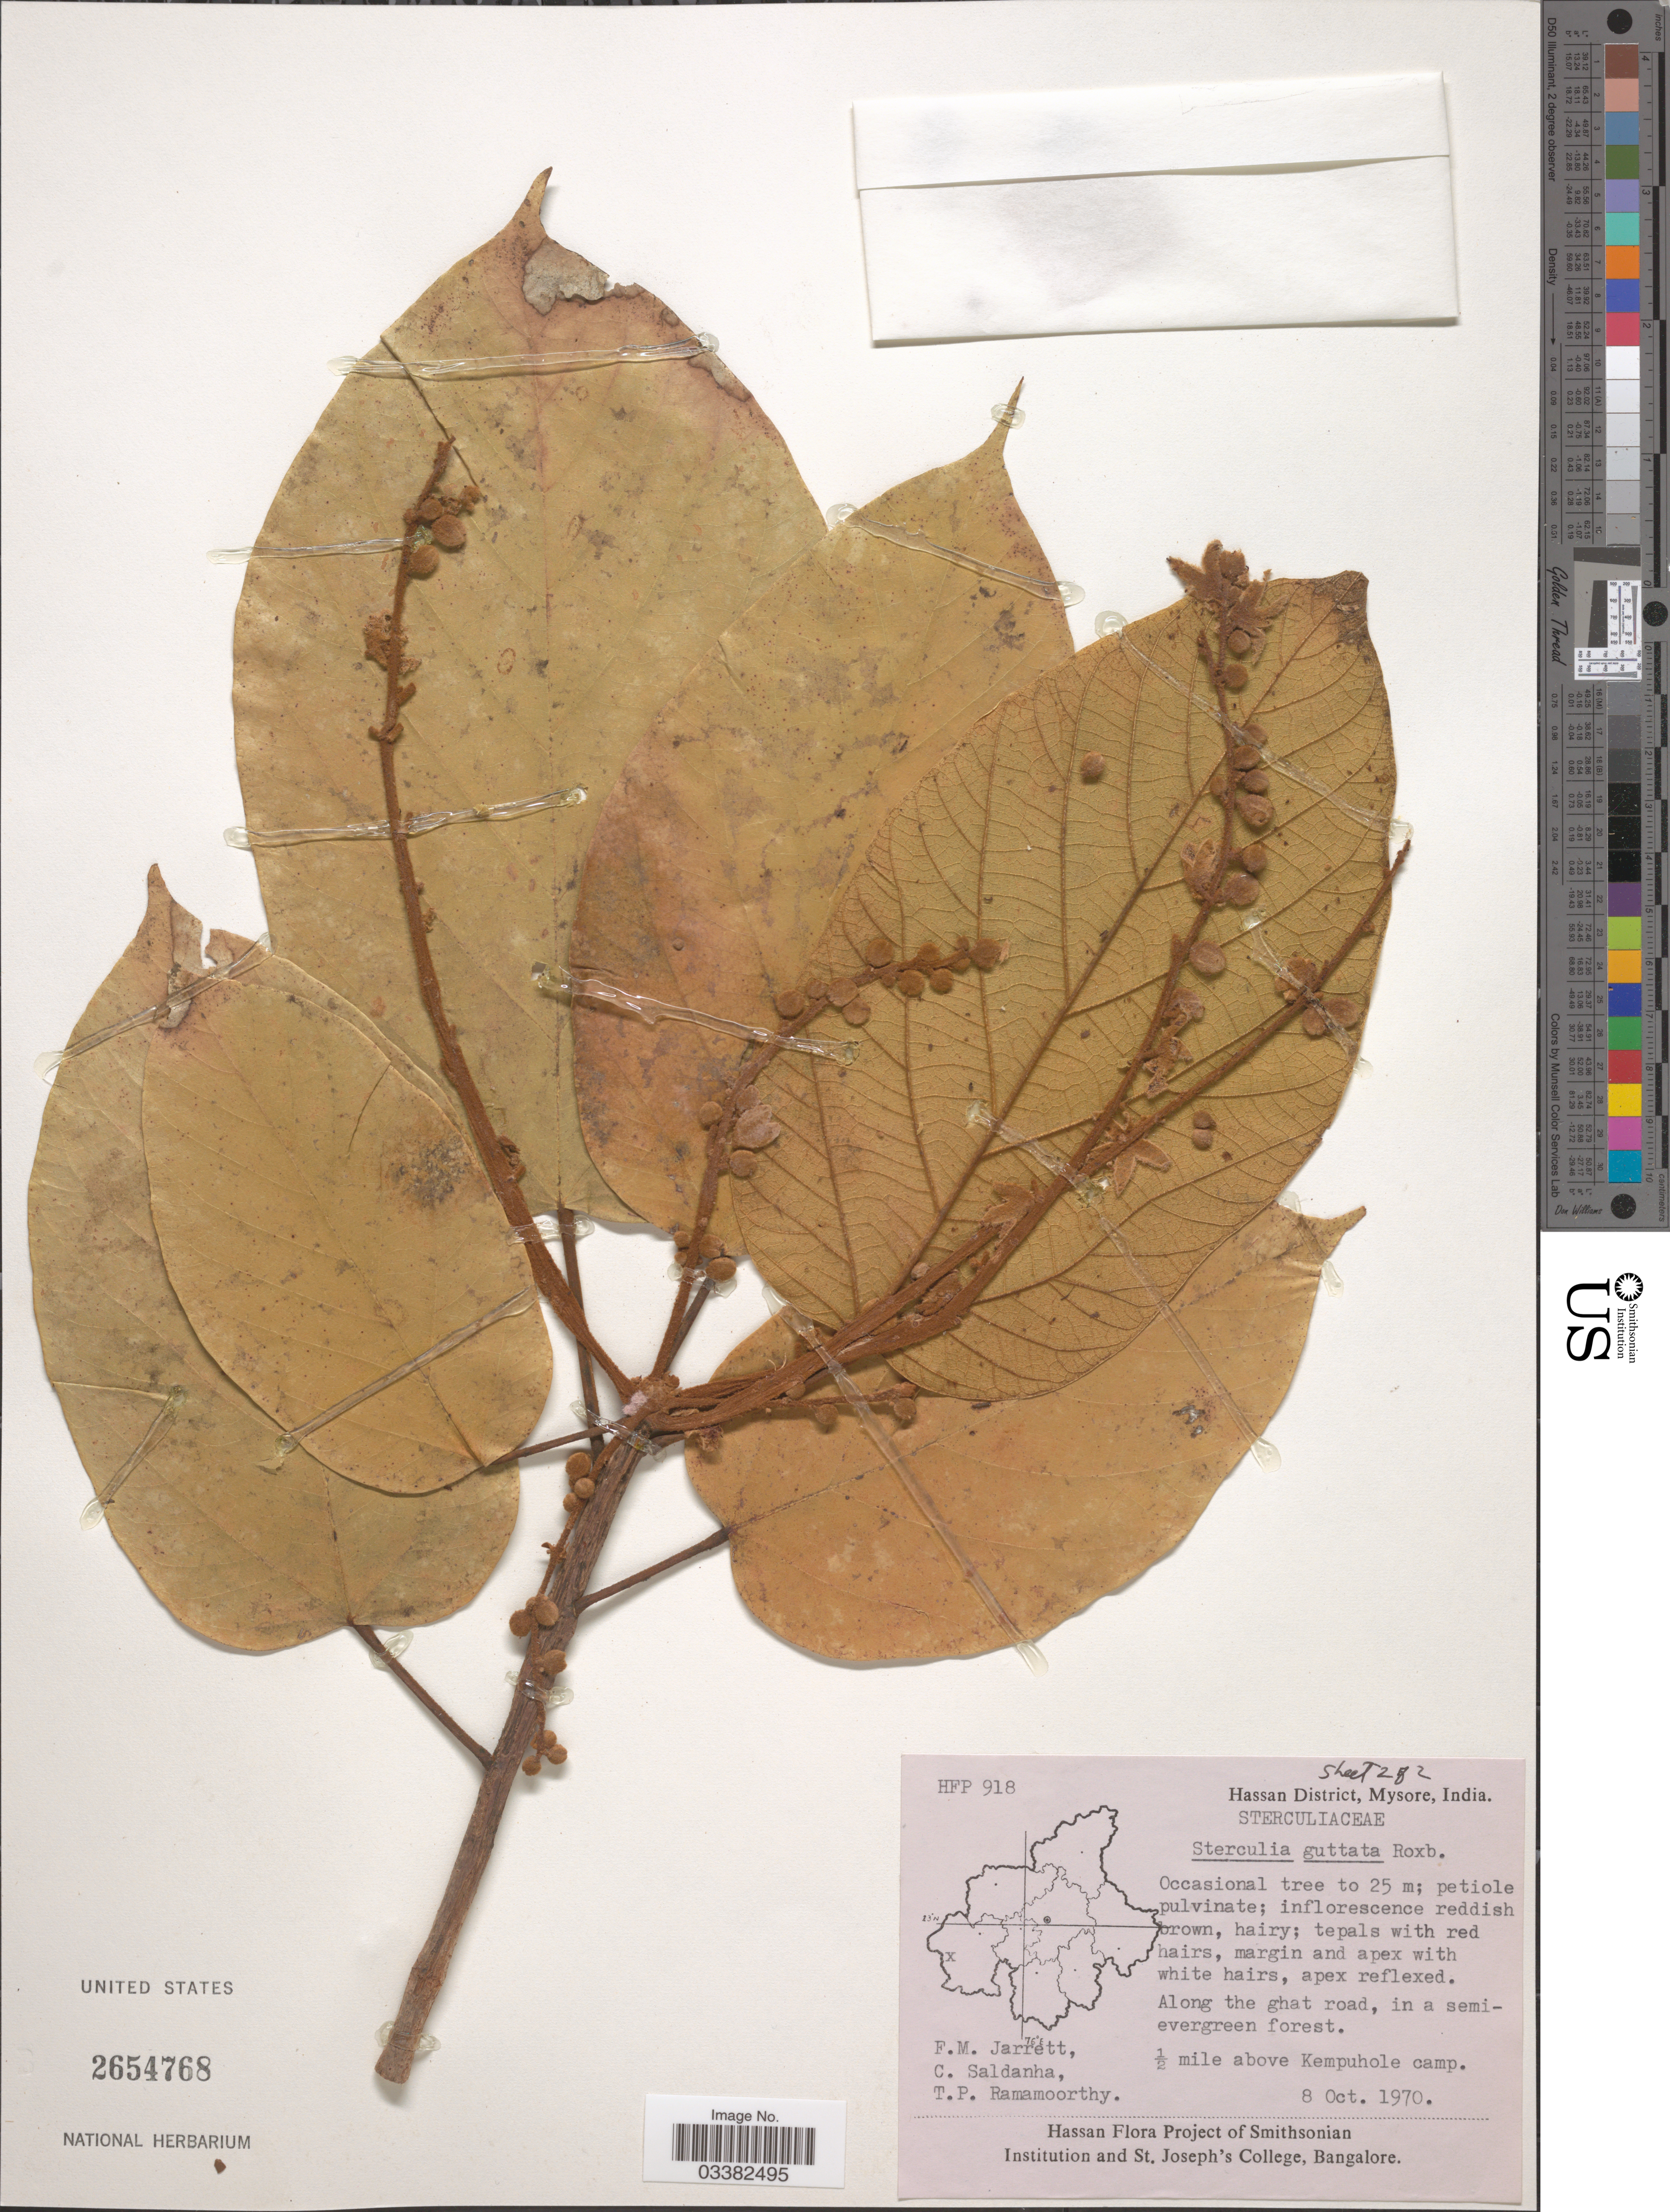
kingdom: Plantae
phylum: Tracheophyta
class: Magnoliopsida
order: Malvales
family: Malvaceae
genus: Sterculia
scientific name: Sterculia guttata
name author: Roxb. ex G. Don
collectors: F. M. Jarrett, C. Saldanha & T. P. Ramamoorthy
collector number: HFP 918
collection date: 1970-10-08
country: India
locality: Hassan District, Mysore. ½ mile above Kempuhole camp.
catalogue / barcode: US 2654768